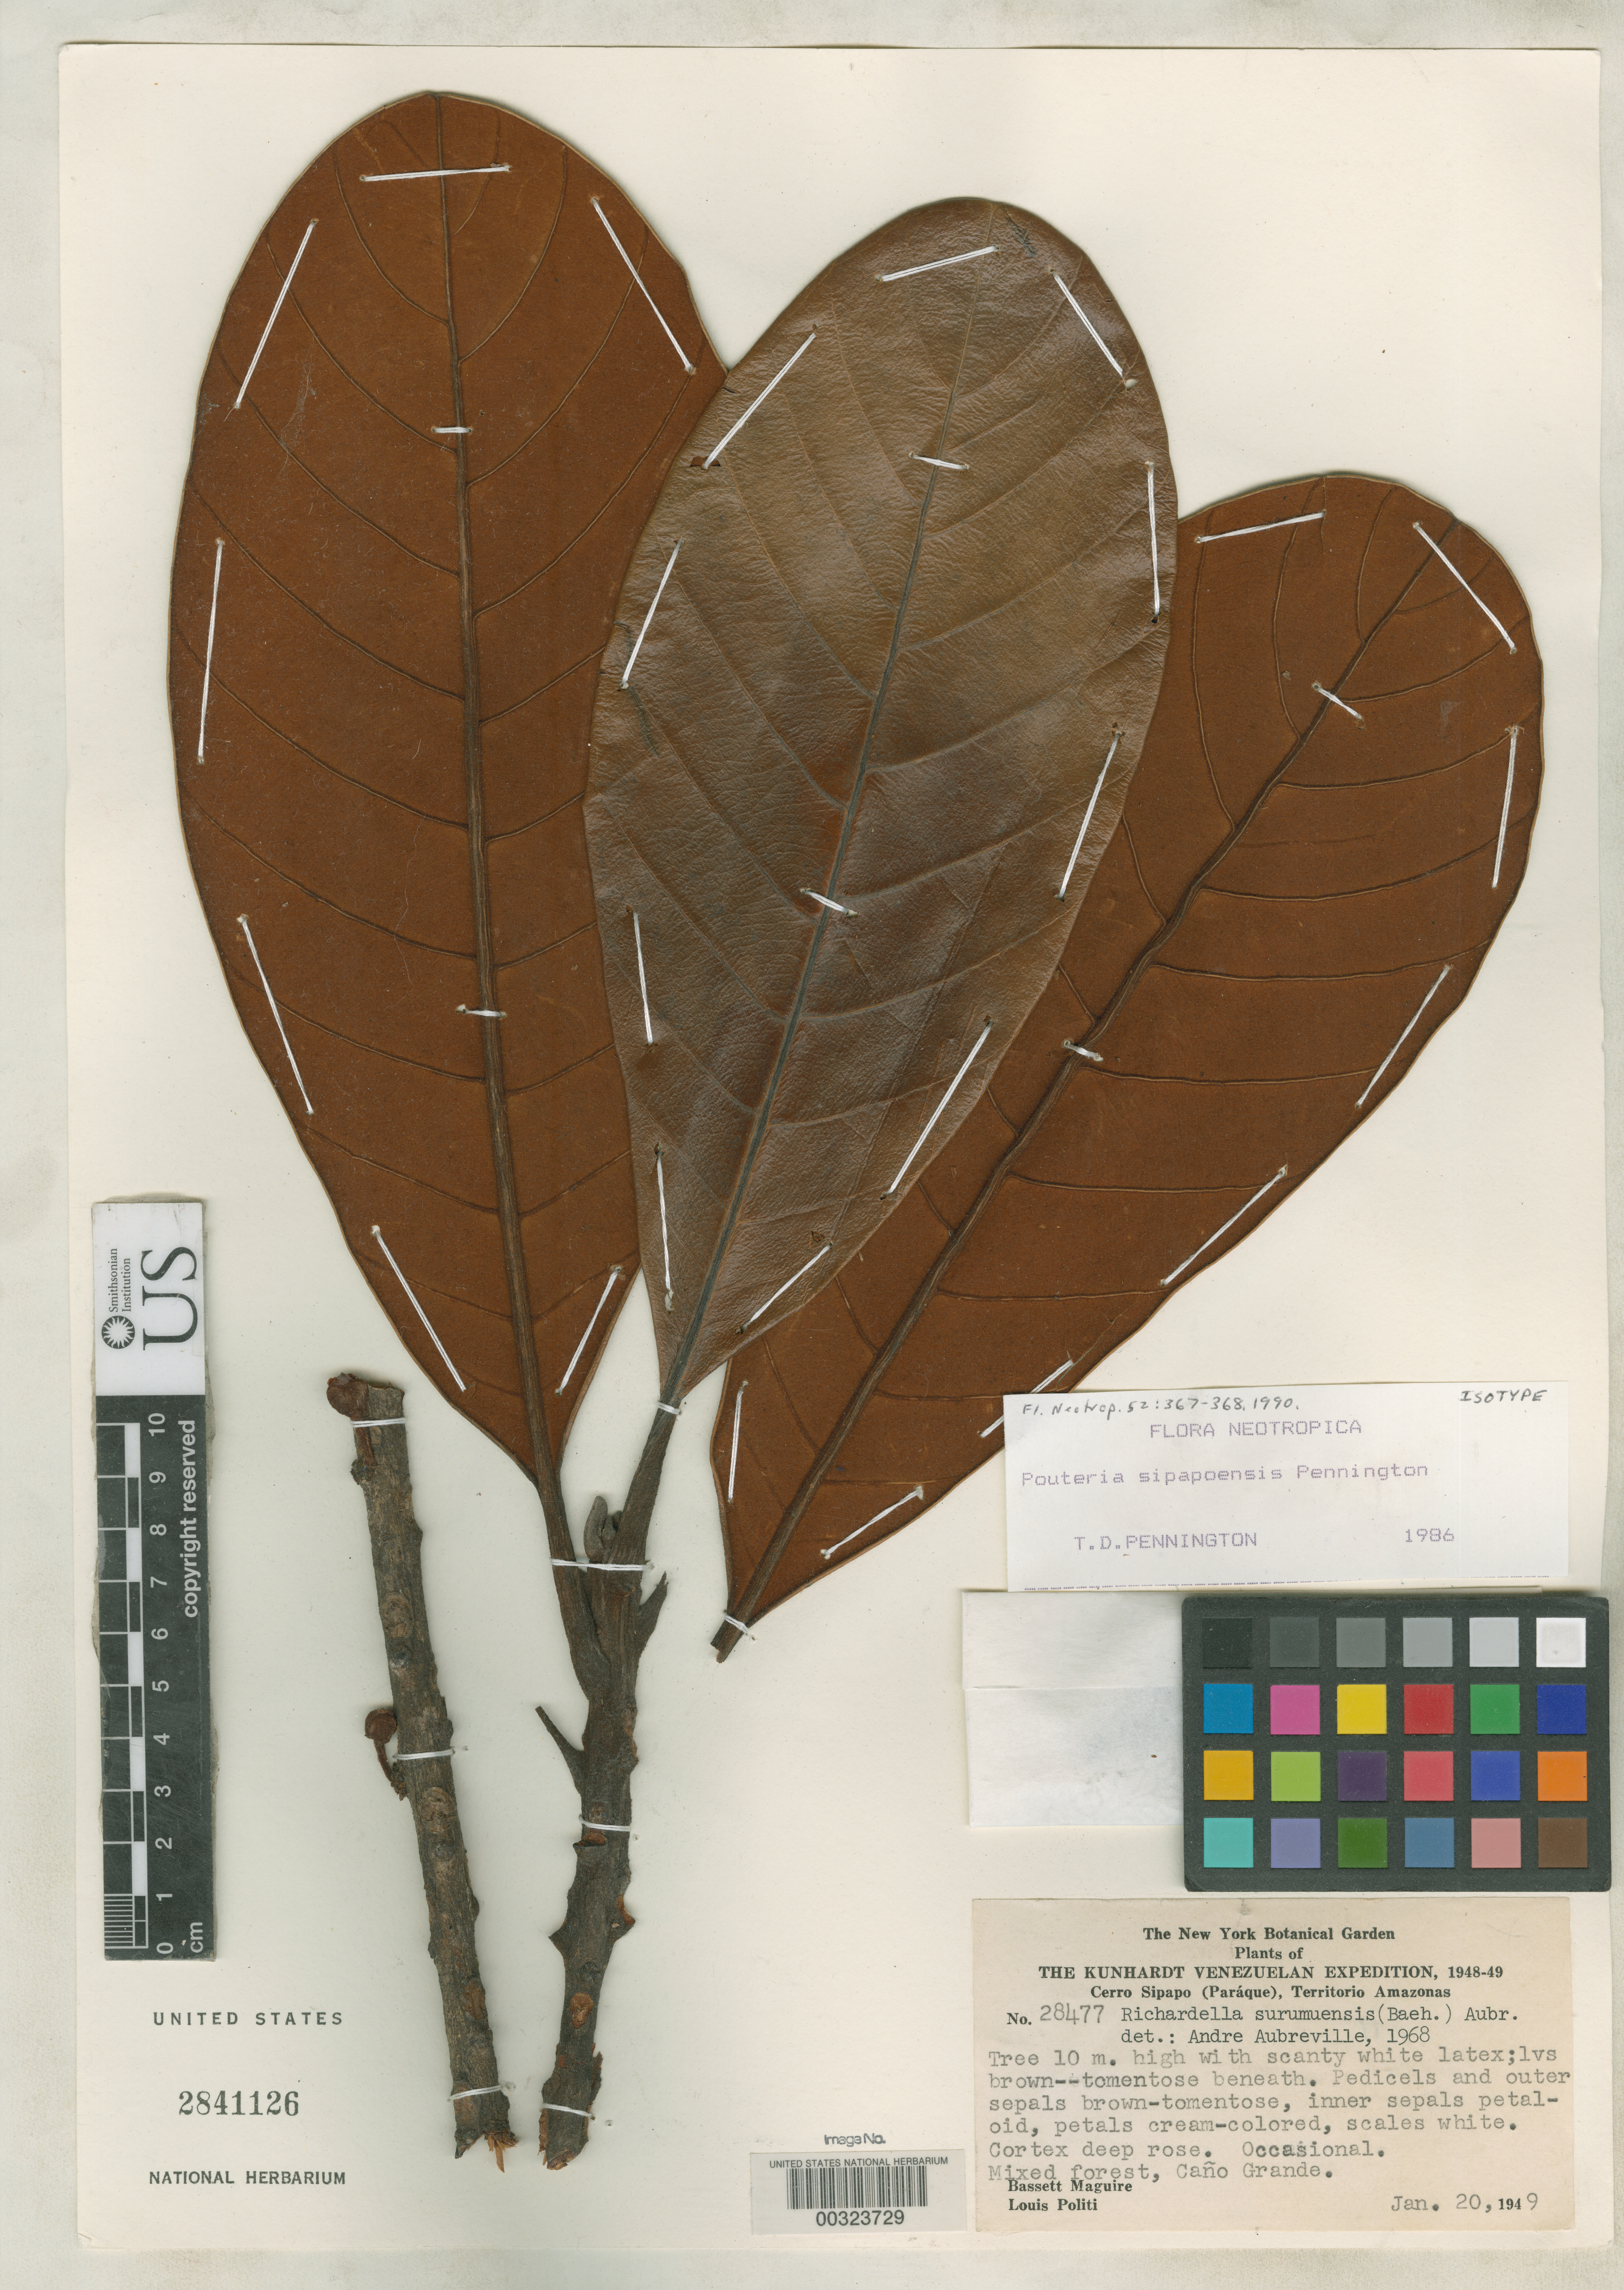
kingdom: Plantae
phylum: Tracheophyta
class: Magnoliopsida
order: Ericales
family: Sapotaceae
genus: Pouteria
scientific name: Pouteria sipapoensis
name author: T.D. Penn.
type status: Isotype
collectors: B. Maguire & B. Politi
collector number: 28477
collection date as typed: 20 Jan 1949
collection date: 1949-01-20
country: Venezuela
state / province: Amazonas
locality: Cerro Sipapo Park, Cano Grande.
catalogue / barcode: US 2841126